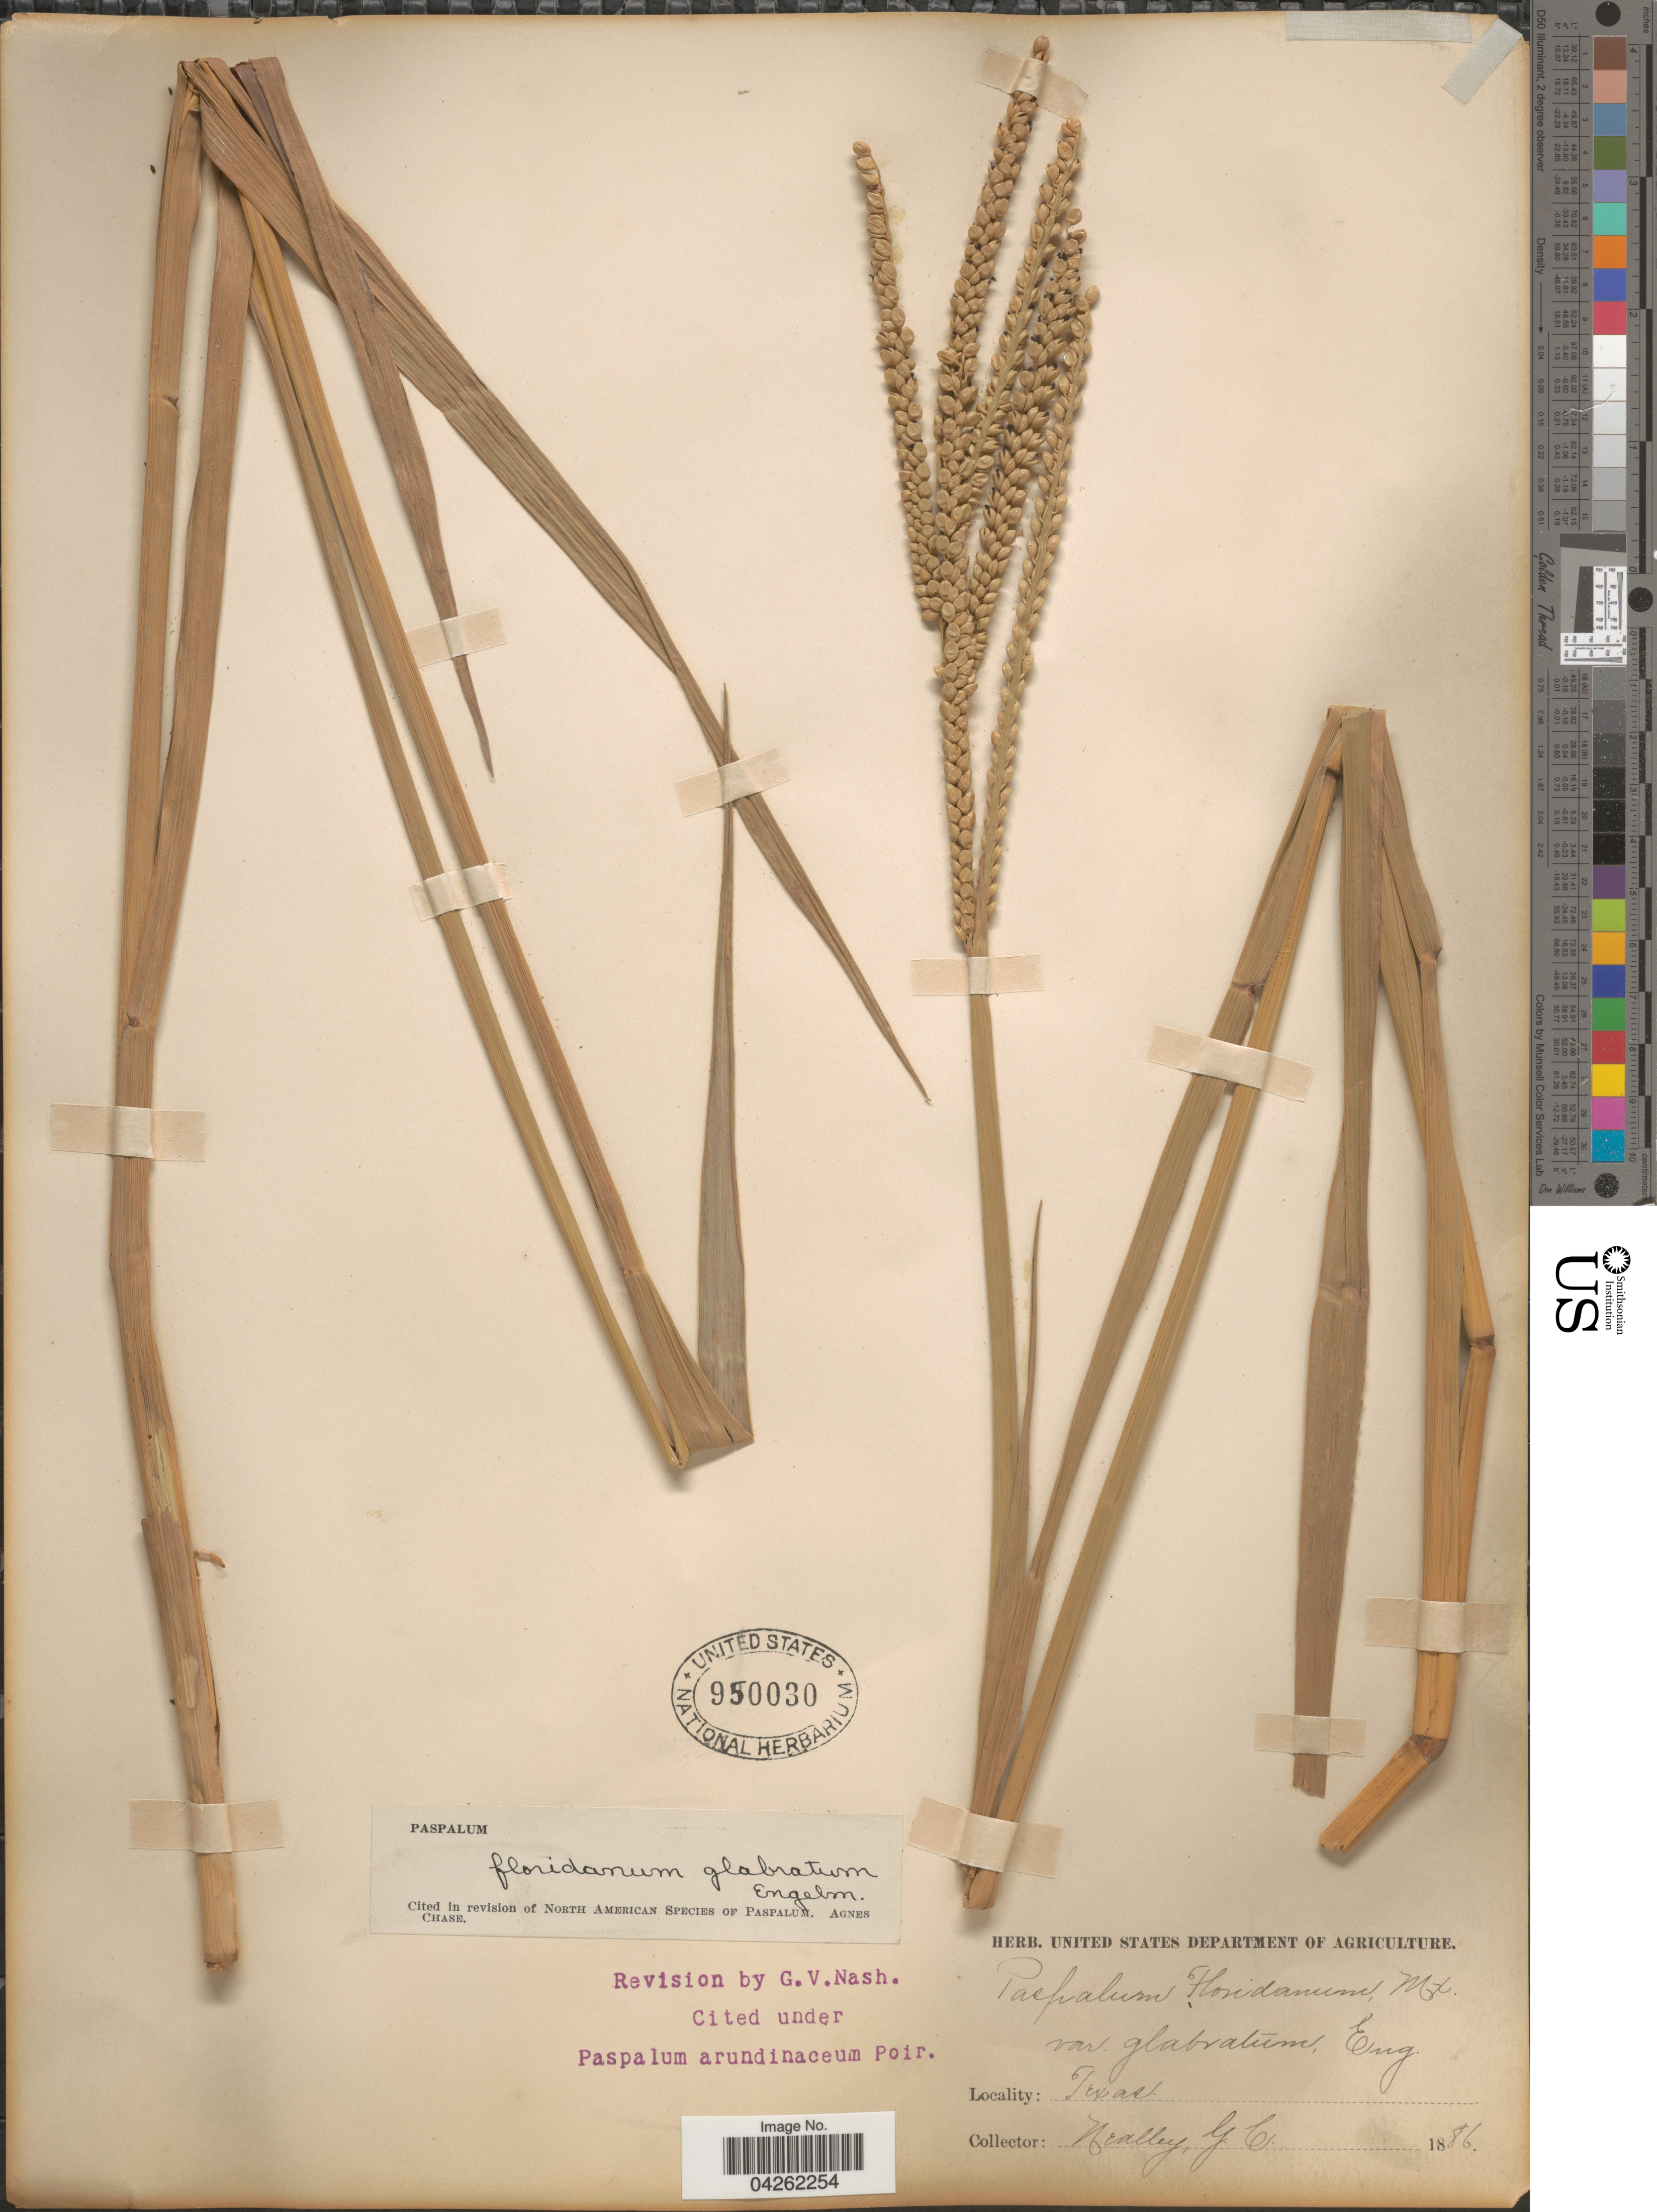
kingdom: Plantae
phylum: Tracheophyta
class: Liliopsida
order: Poales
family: Poaceae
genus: Paspalum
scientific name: Paspalum floridanum var. glabratum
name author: Engelm. ex Vasey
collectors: G. C. Nealley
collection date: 1886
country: United States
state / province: Texas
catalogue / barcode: US 950030